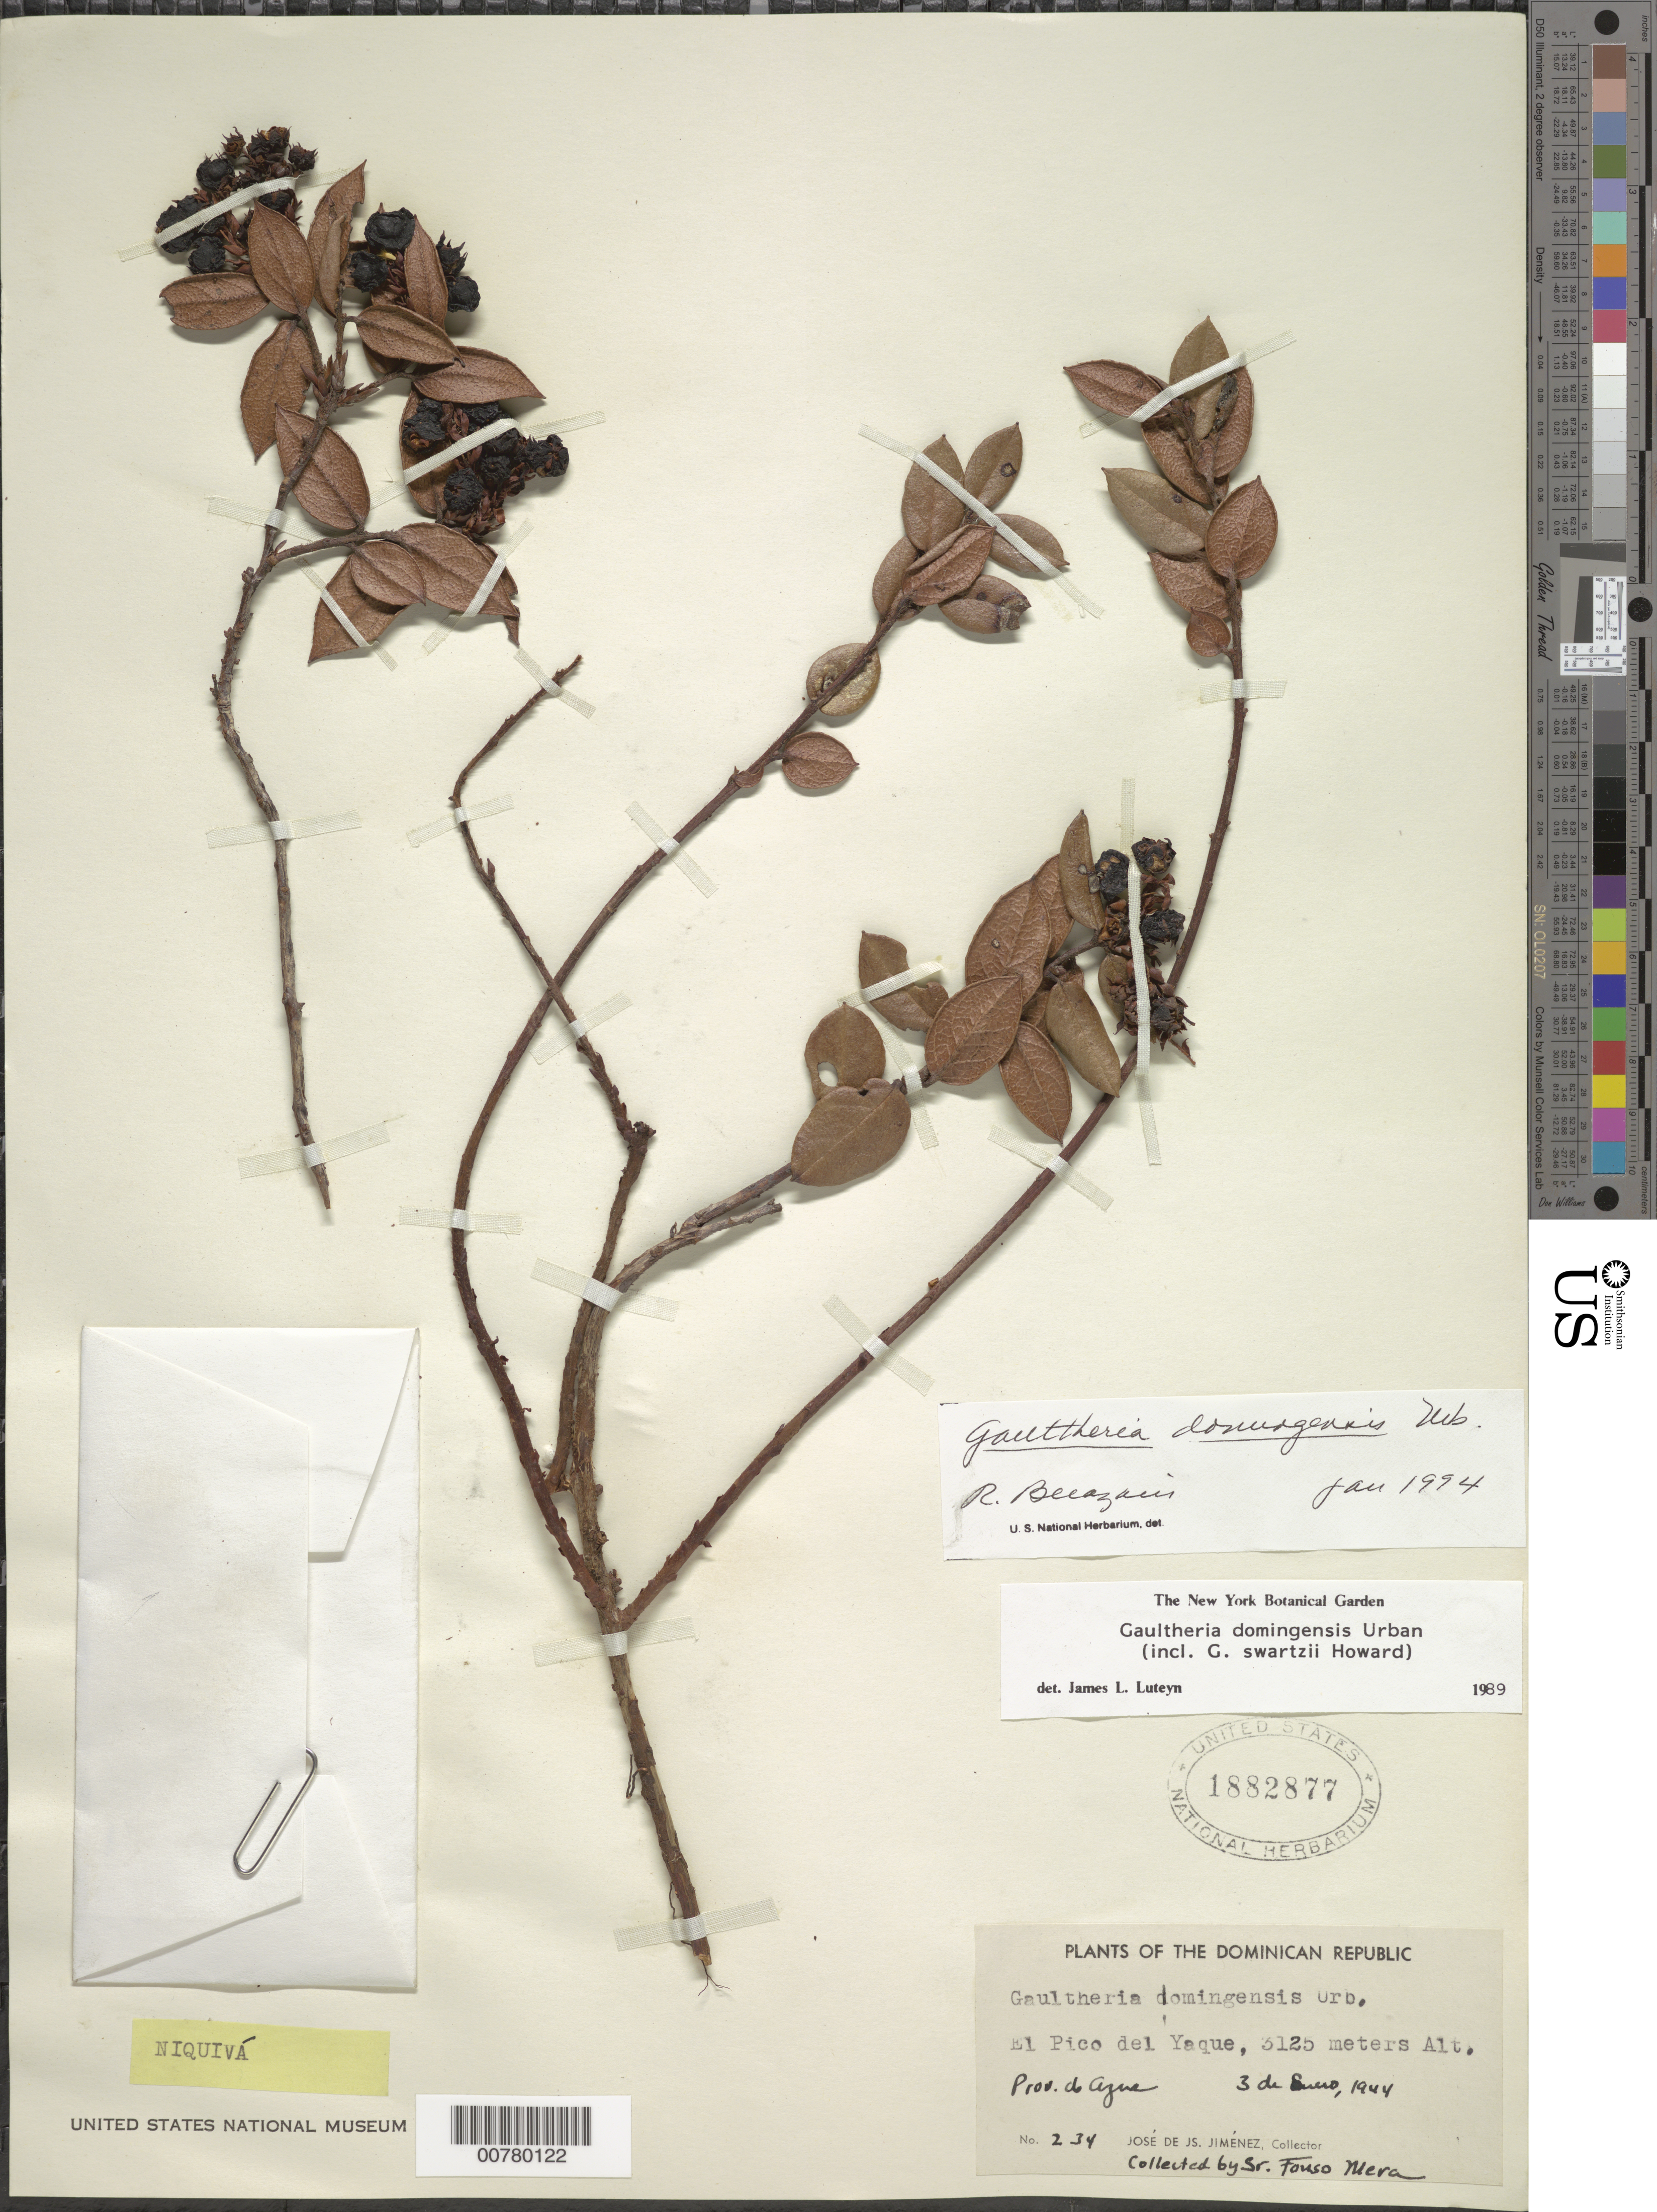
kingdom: Plantae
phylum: Tracheophyta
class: Magnoliopsida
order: Ericales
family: Ericaceae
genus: Gaultheria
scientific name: Gaultheria domingensis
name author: Urb.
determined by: Berozain, R.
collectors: F. Mera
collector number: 234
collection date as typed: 03 Jan 1944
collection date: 1944-01-03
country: Dominican Republic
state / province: Azua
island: Hispaniola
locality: Del Yaque Peak.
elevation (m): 3125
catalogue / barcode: US 1882877